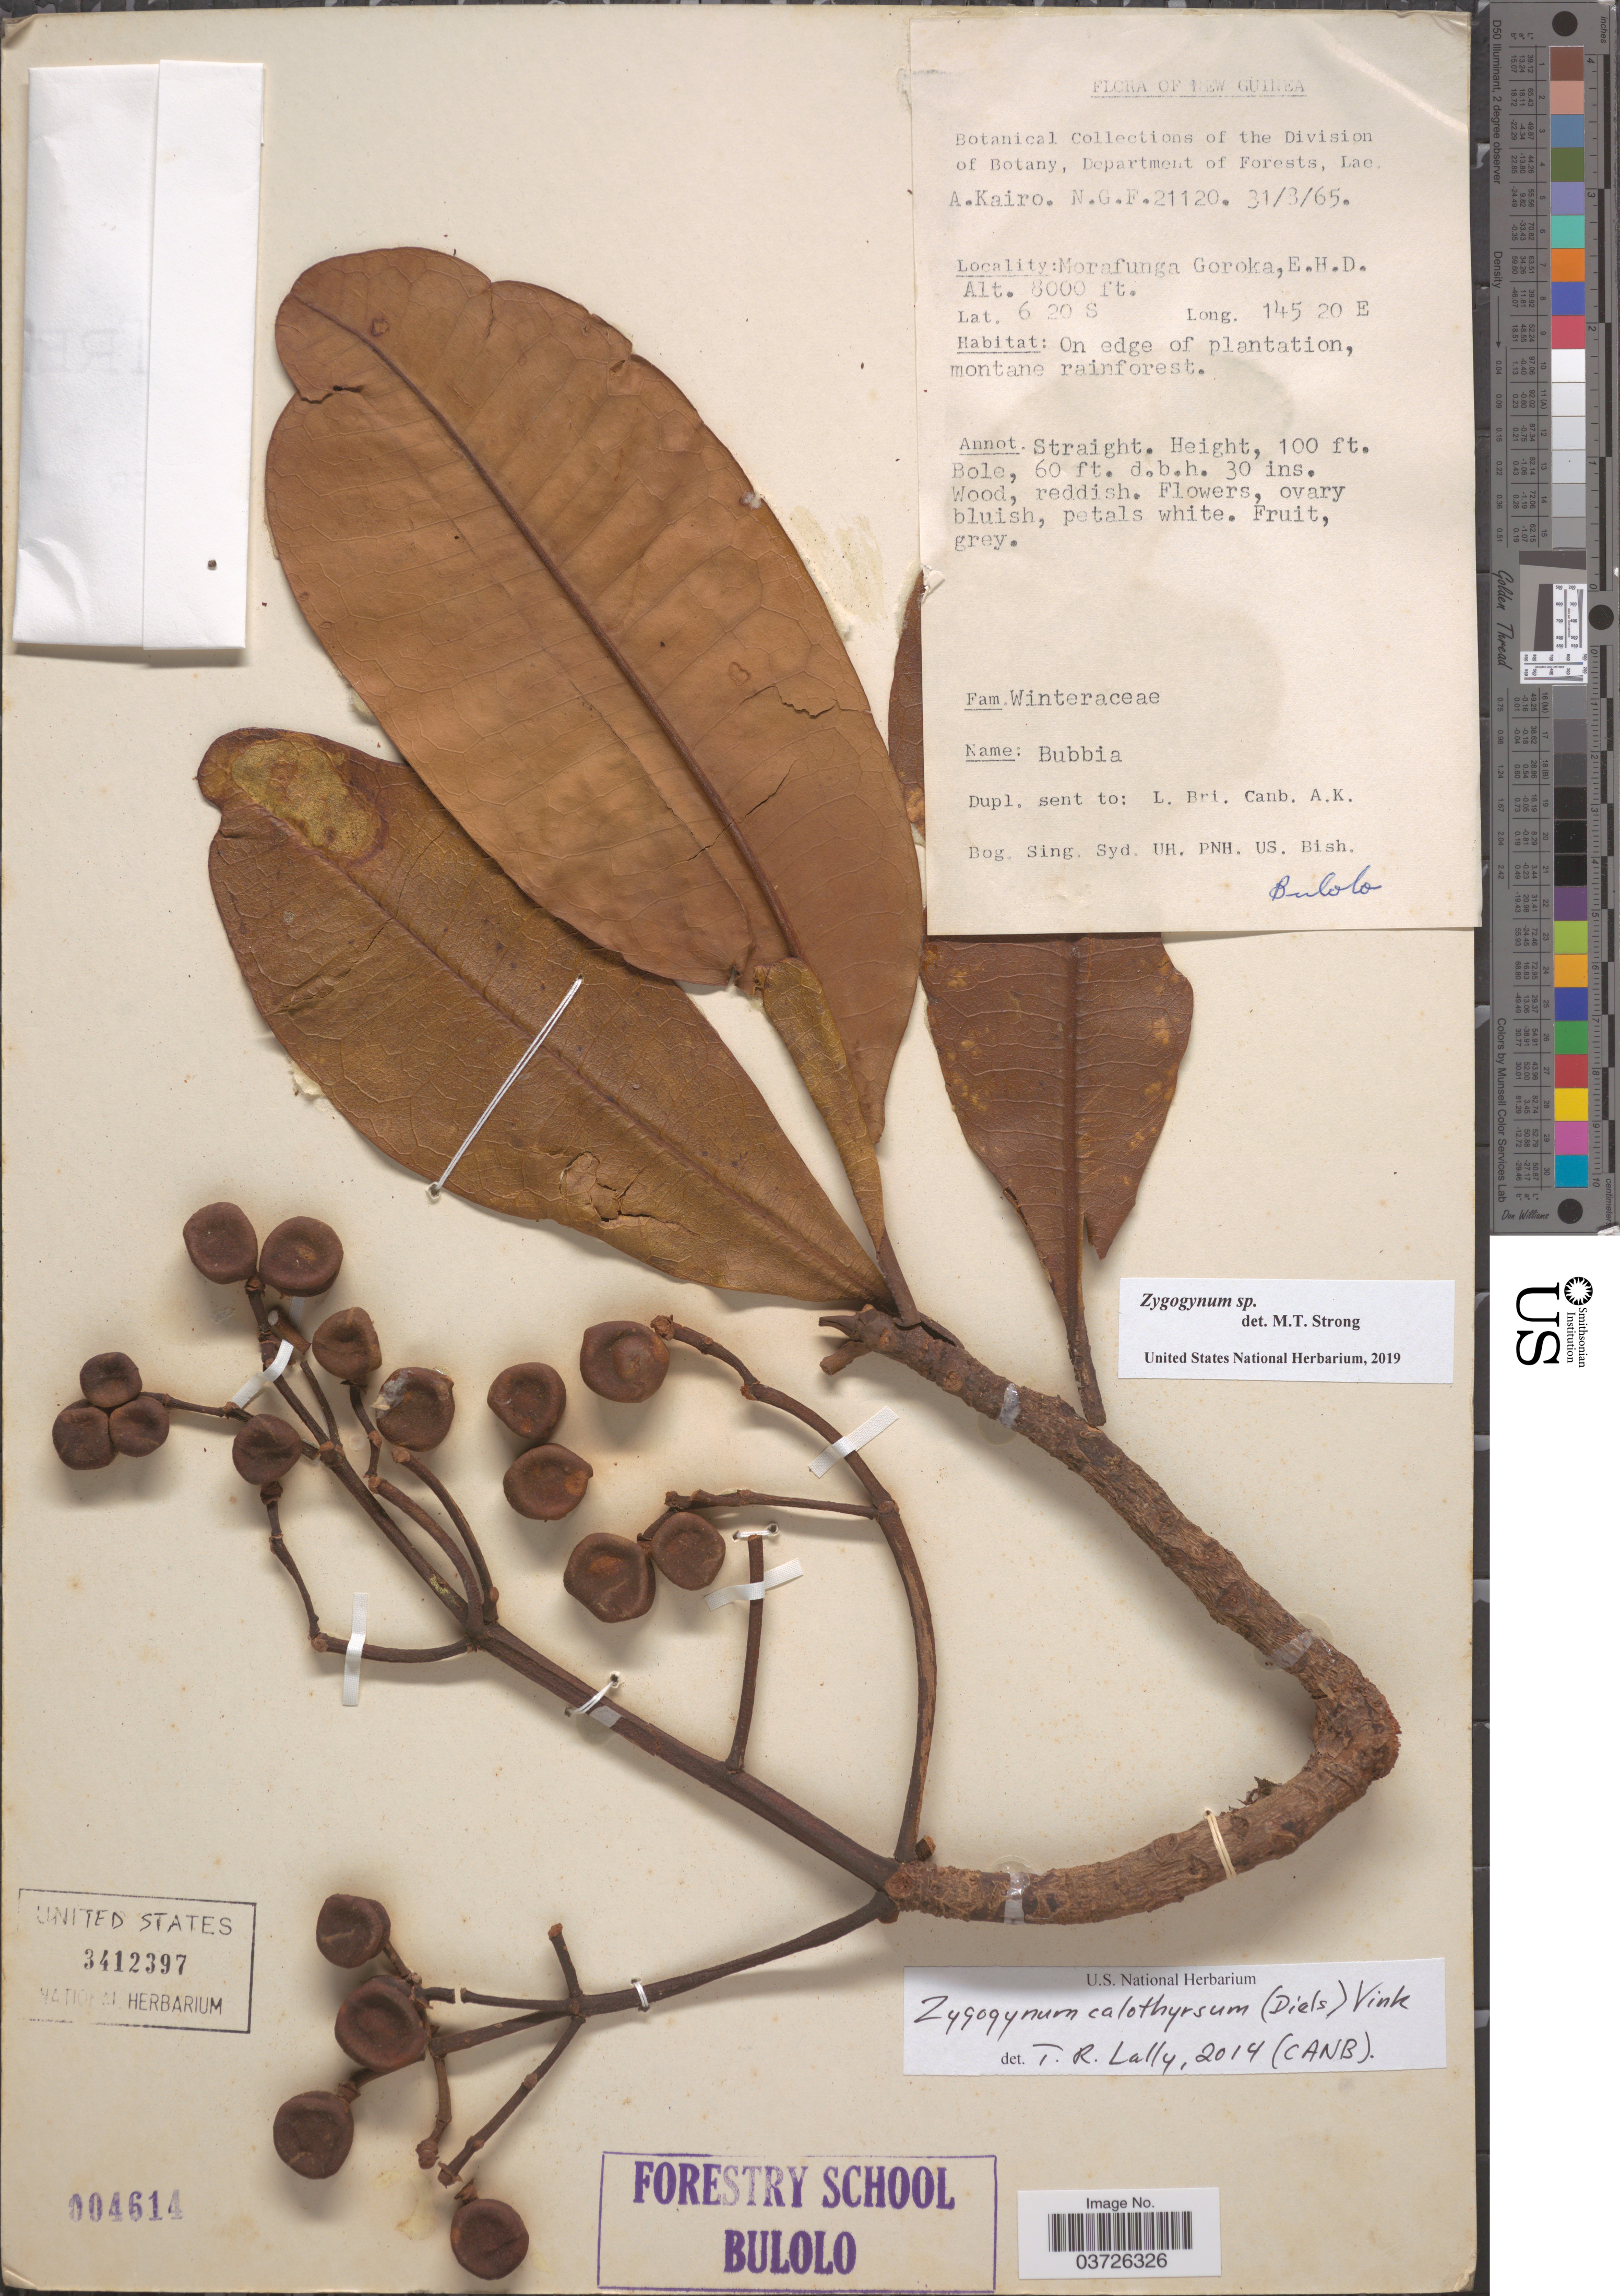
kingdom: Plantae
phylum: Tracheophyta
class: Magnoliopsida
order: Canellales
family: Winteraceae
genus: Zygogynum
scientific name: Zygogynum calothyrsum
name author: (Diels) Vink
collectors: A. Kairo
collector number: NGF 21120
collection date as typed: Transcribed d/m/y: 31/3/65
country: Papua New Guinea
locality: New Guinea. Morafunga Goroka, E. H. D.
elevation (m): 2438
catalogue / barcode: US 3412397